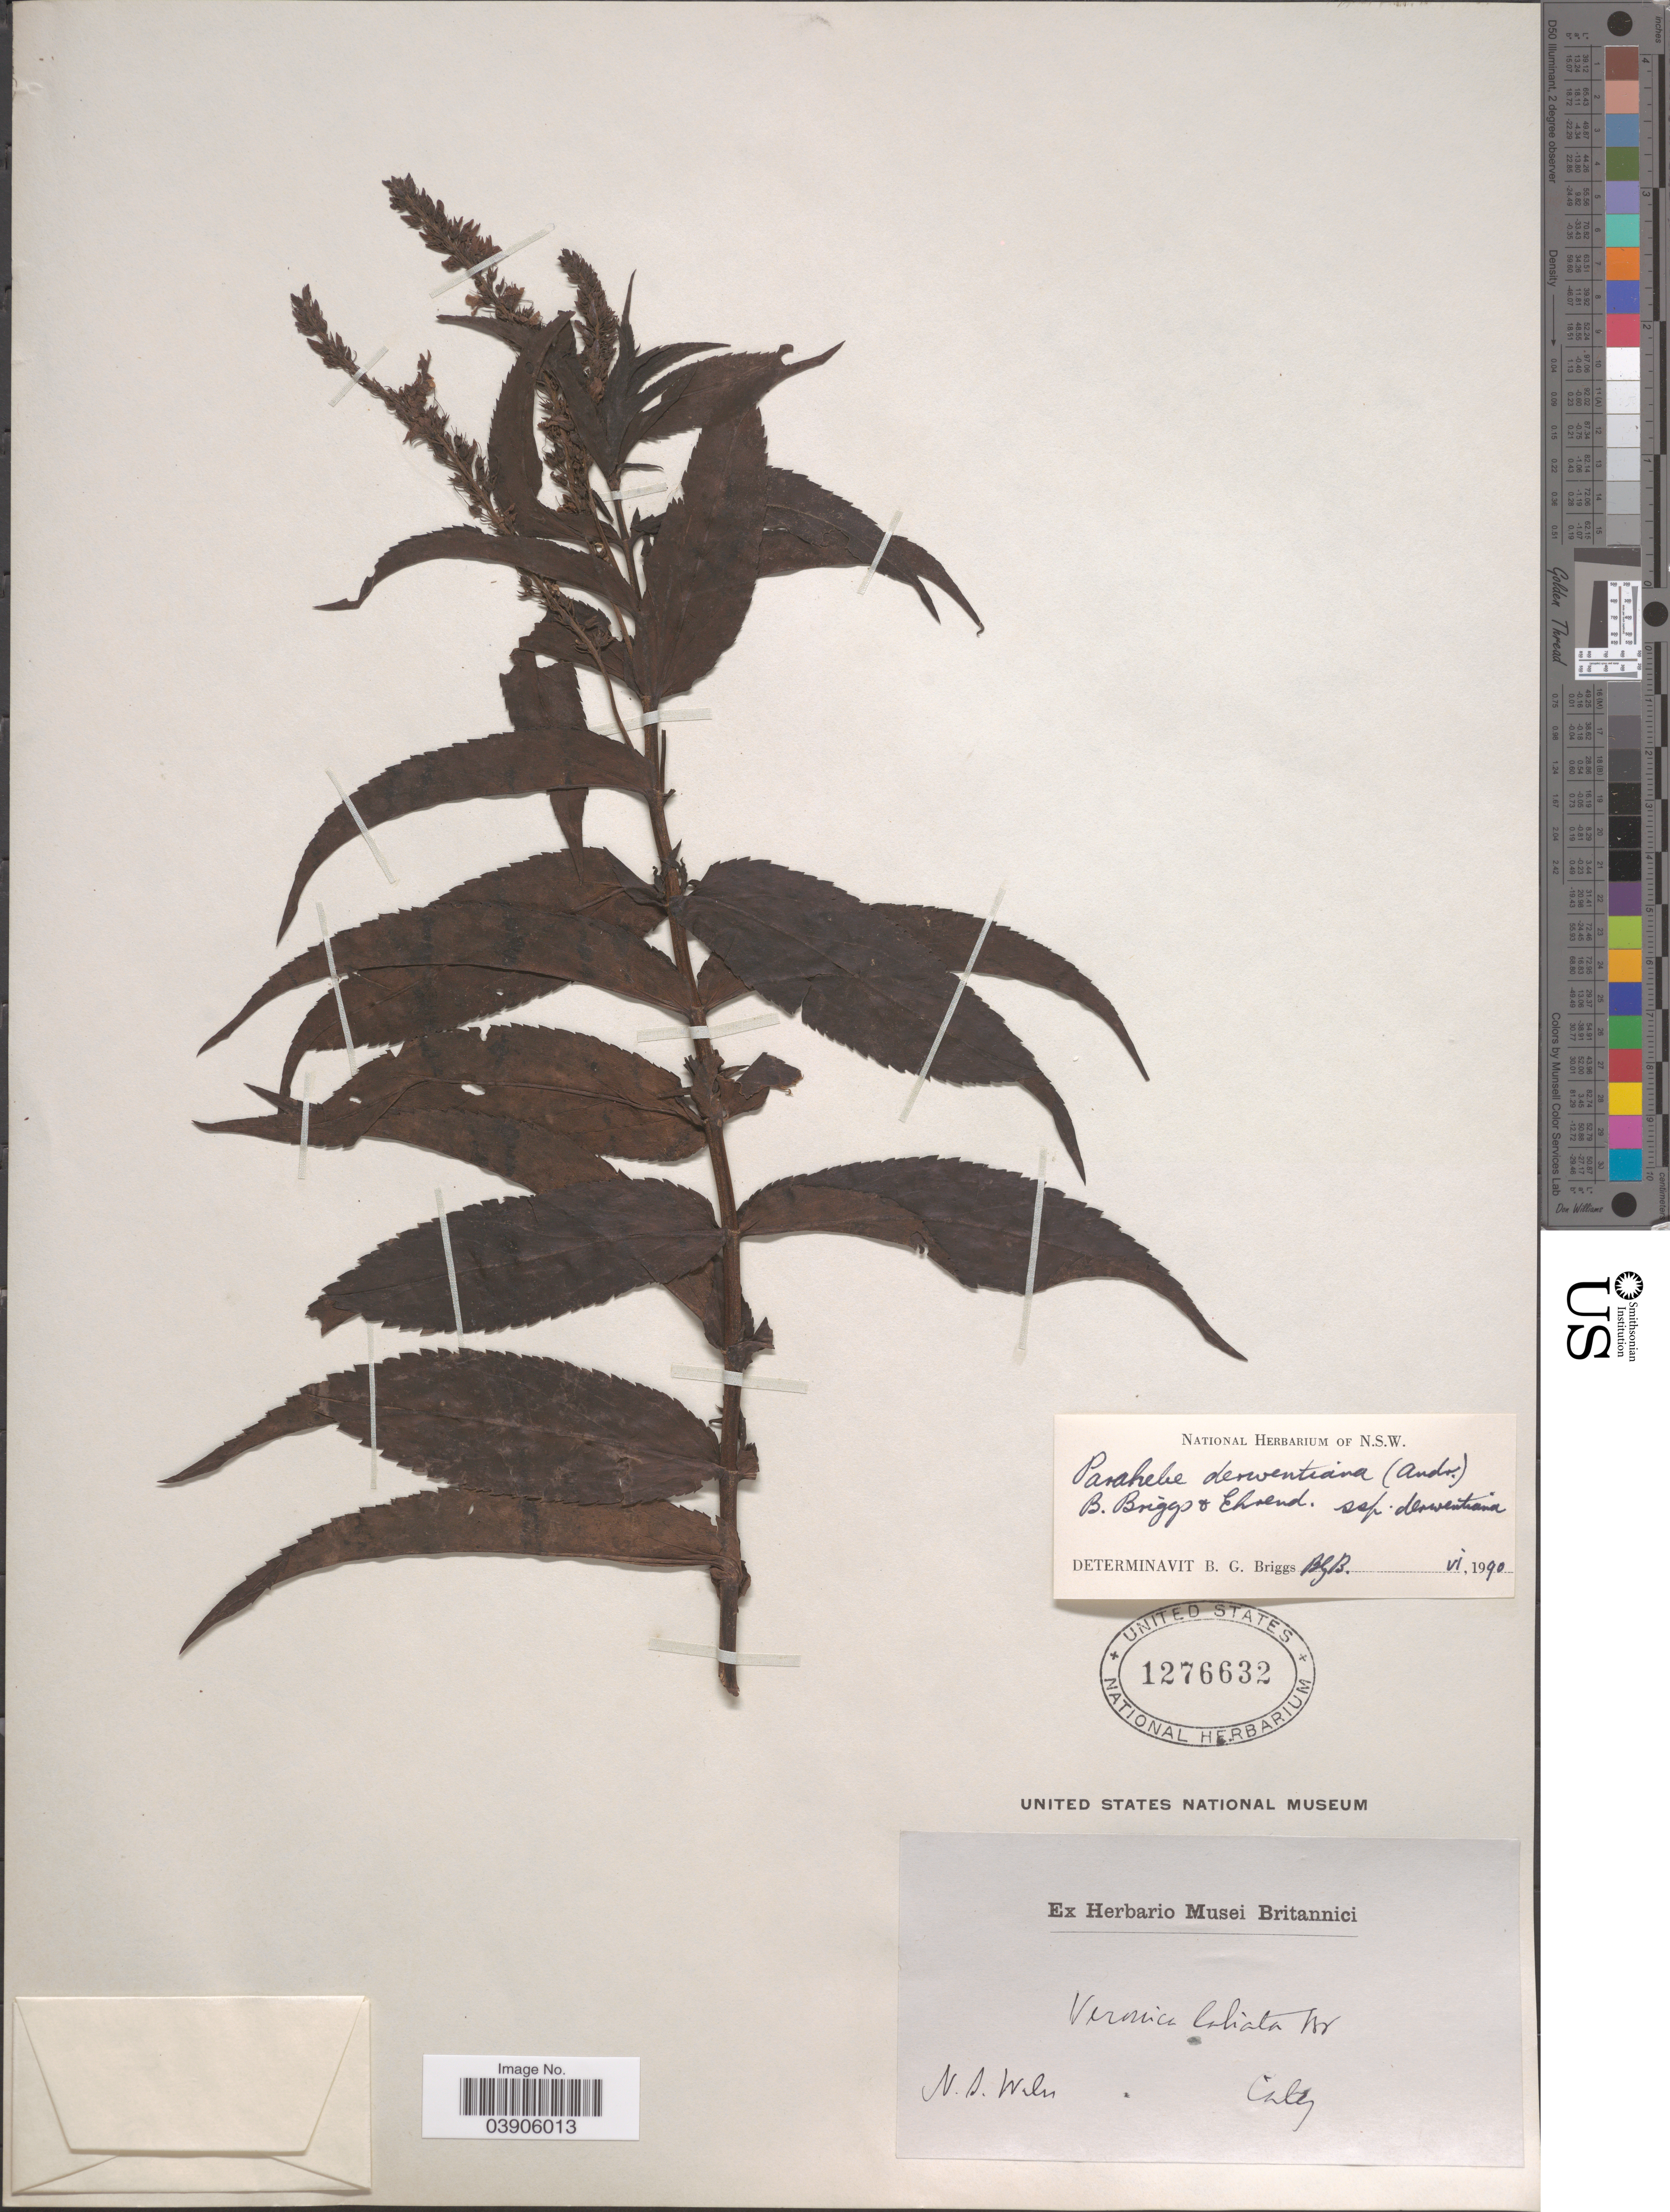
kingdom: Plantae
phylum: Tracheophyta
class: Magnoliopsida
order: Lamiales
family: Plantaginaceae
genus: Parahebe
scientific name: Parahebe derwentiana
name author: (Andrews) B.G. Briggs & Ehrend.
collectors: -. Caley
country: Australia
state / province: New South Wales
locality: N.S. Wales.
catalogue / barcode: US 1276632